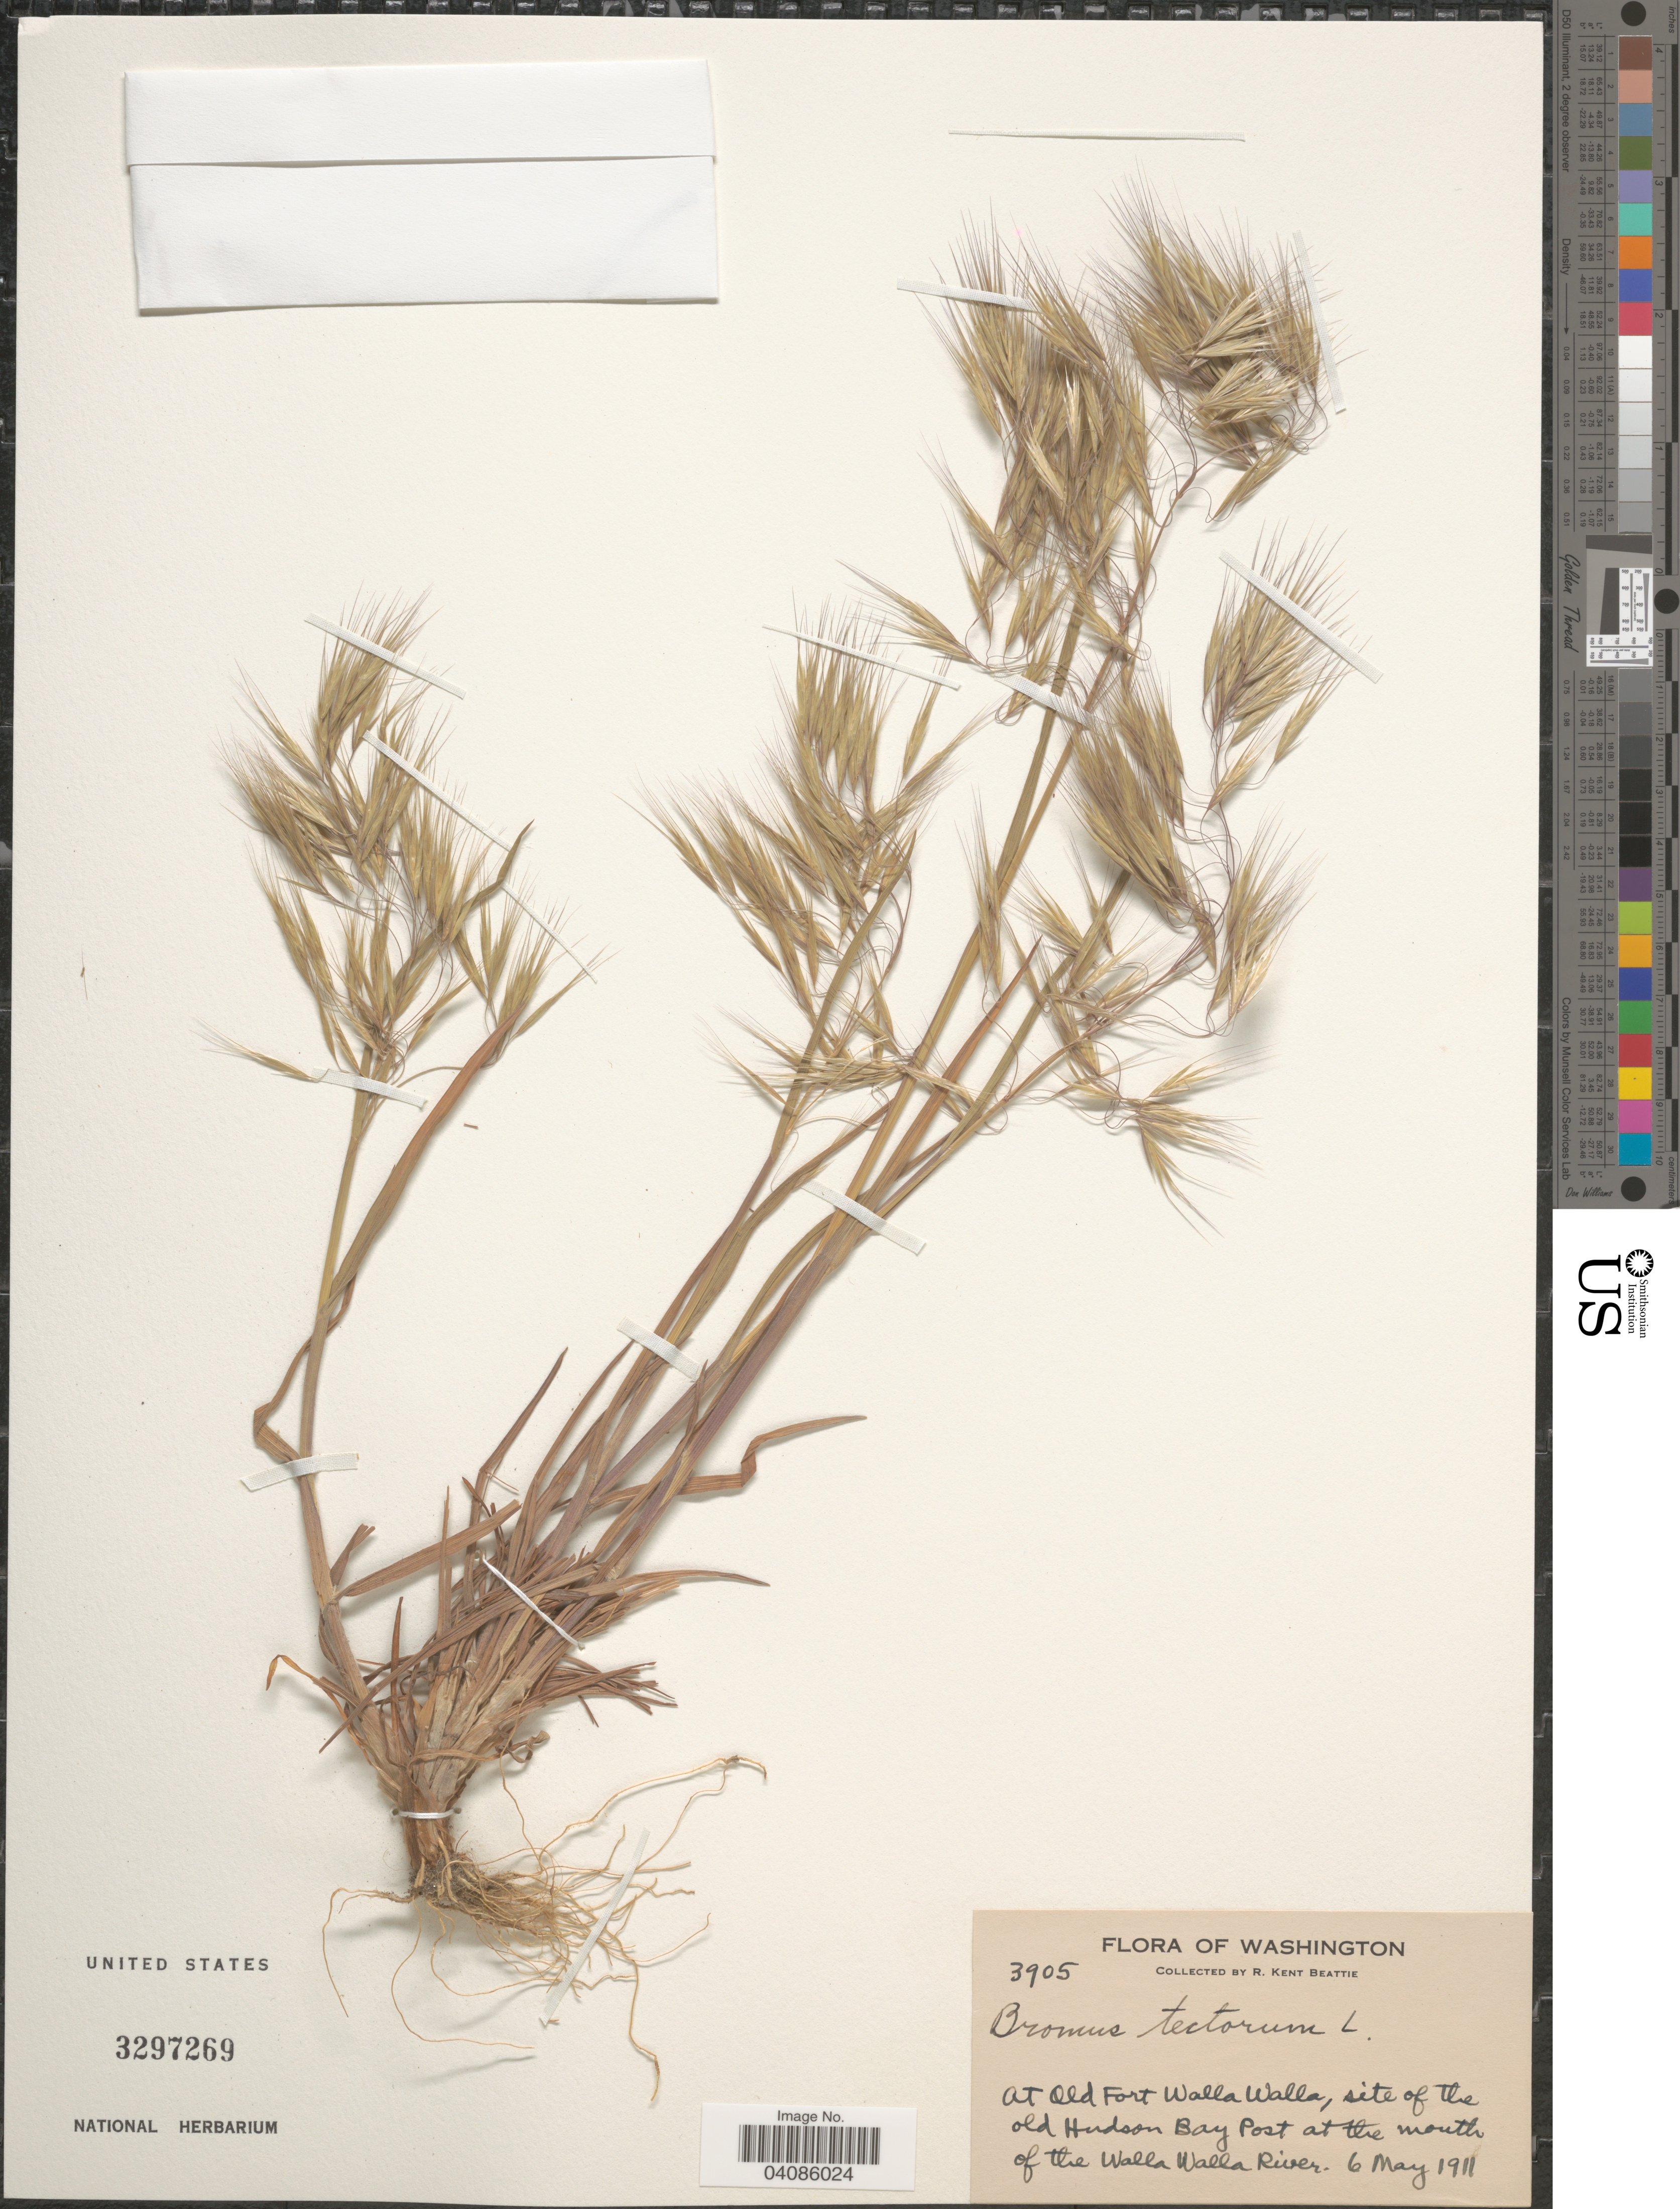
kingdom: Plantae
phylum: Tracheophyta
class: Liliopsida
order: Poales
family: Poaceae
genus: Bromus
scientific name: Bromus tectorum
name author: L.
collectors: R. K. Beattie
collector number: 3905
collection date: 1911-05-06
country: United States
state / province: Washington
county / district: Walla Walla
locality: At Old Fort Walla Walla, site of the Old Hudson Bay Post at the mouth of the Walla Walla River.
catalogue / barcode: US 3297269